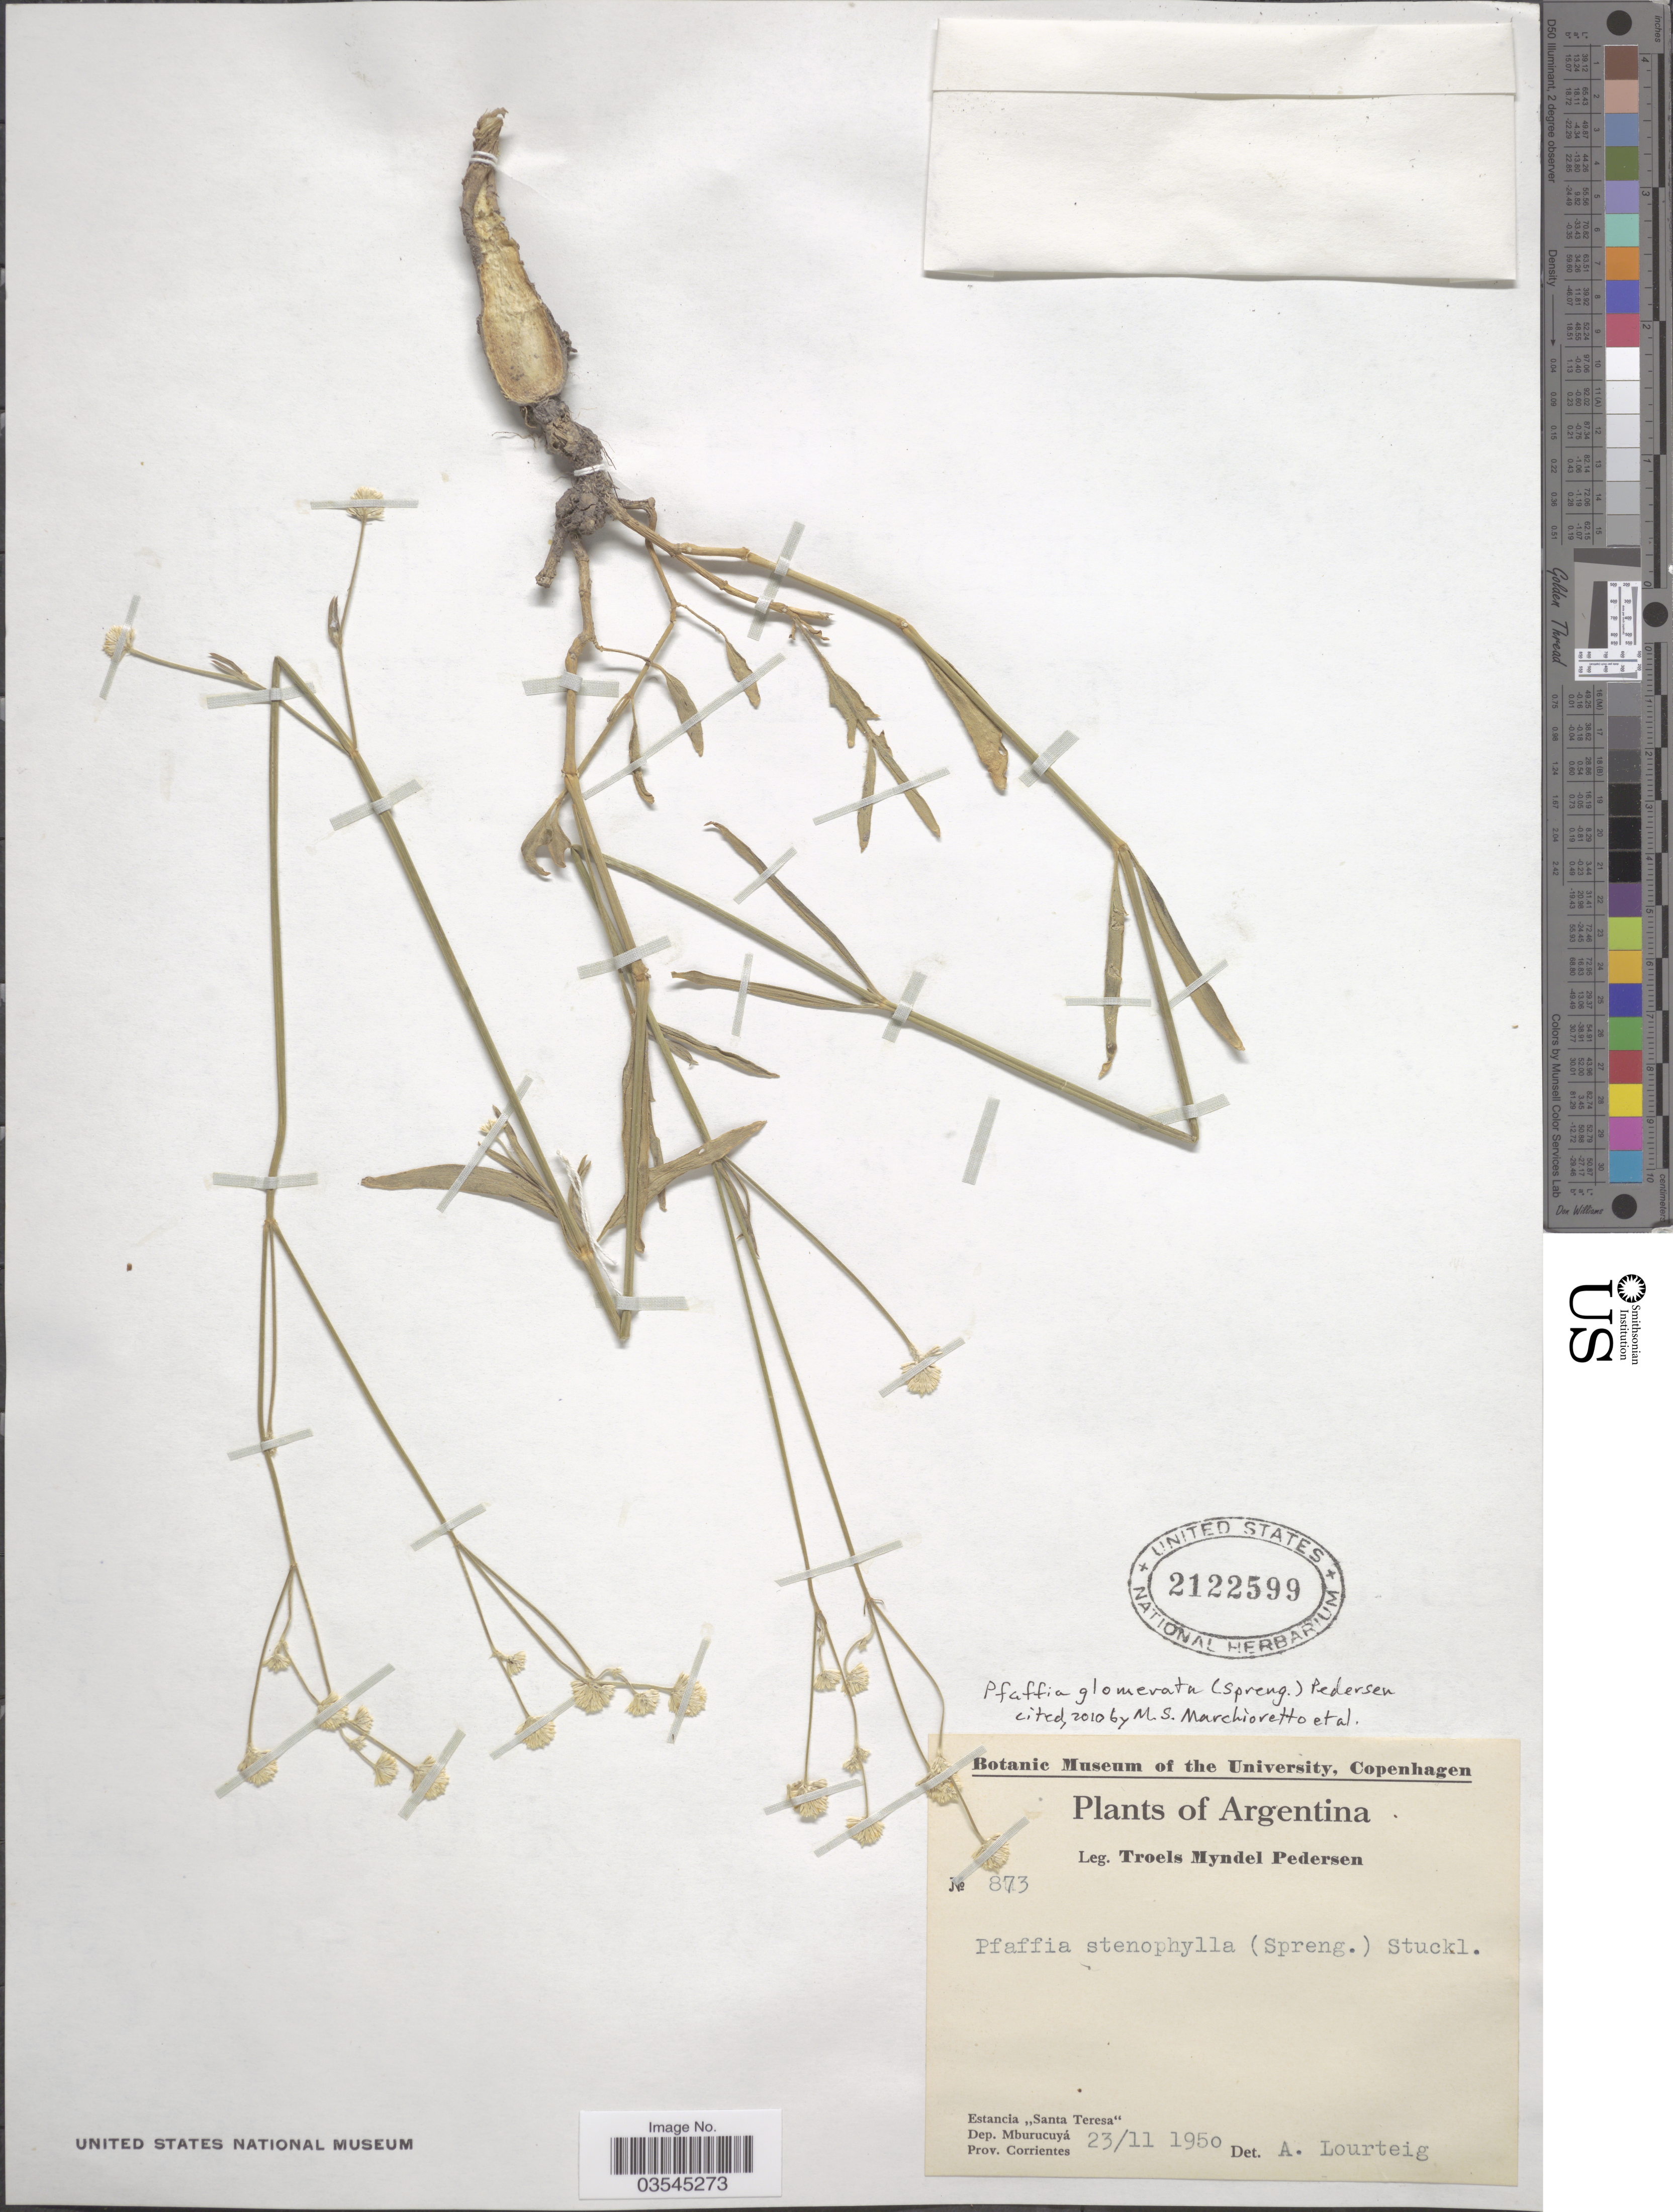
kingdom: Plantae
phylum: Tracheophyta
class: Magnoliopsida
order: Caryophyllales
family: Amaranthaceae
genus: Pfaffia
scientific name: Pfaffia glomerata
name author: (Spreng.) Pedersen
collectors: T. Pederson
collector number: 873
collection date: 1950-11-23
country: Argentina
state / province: Corrientes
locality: Estancia "Santa Teresa" Dep. Mburucuyá.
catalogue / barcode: US 2122599